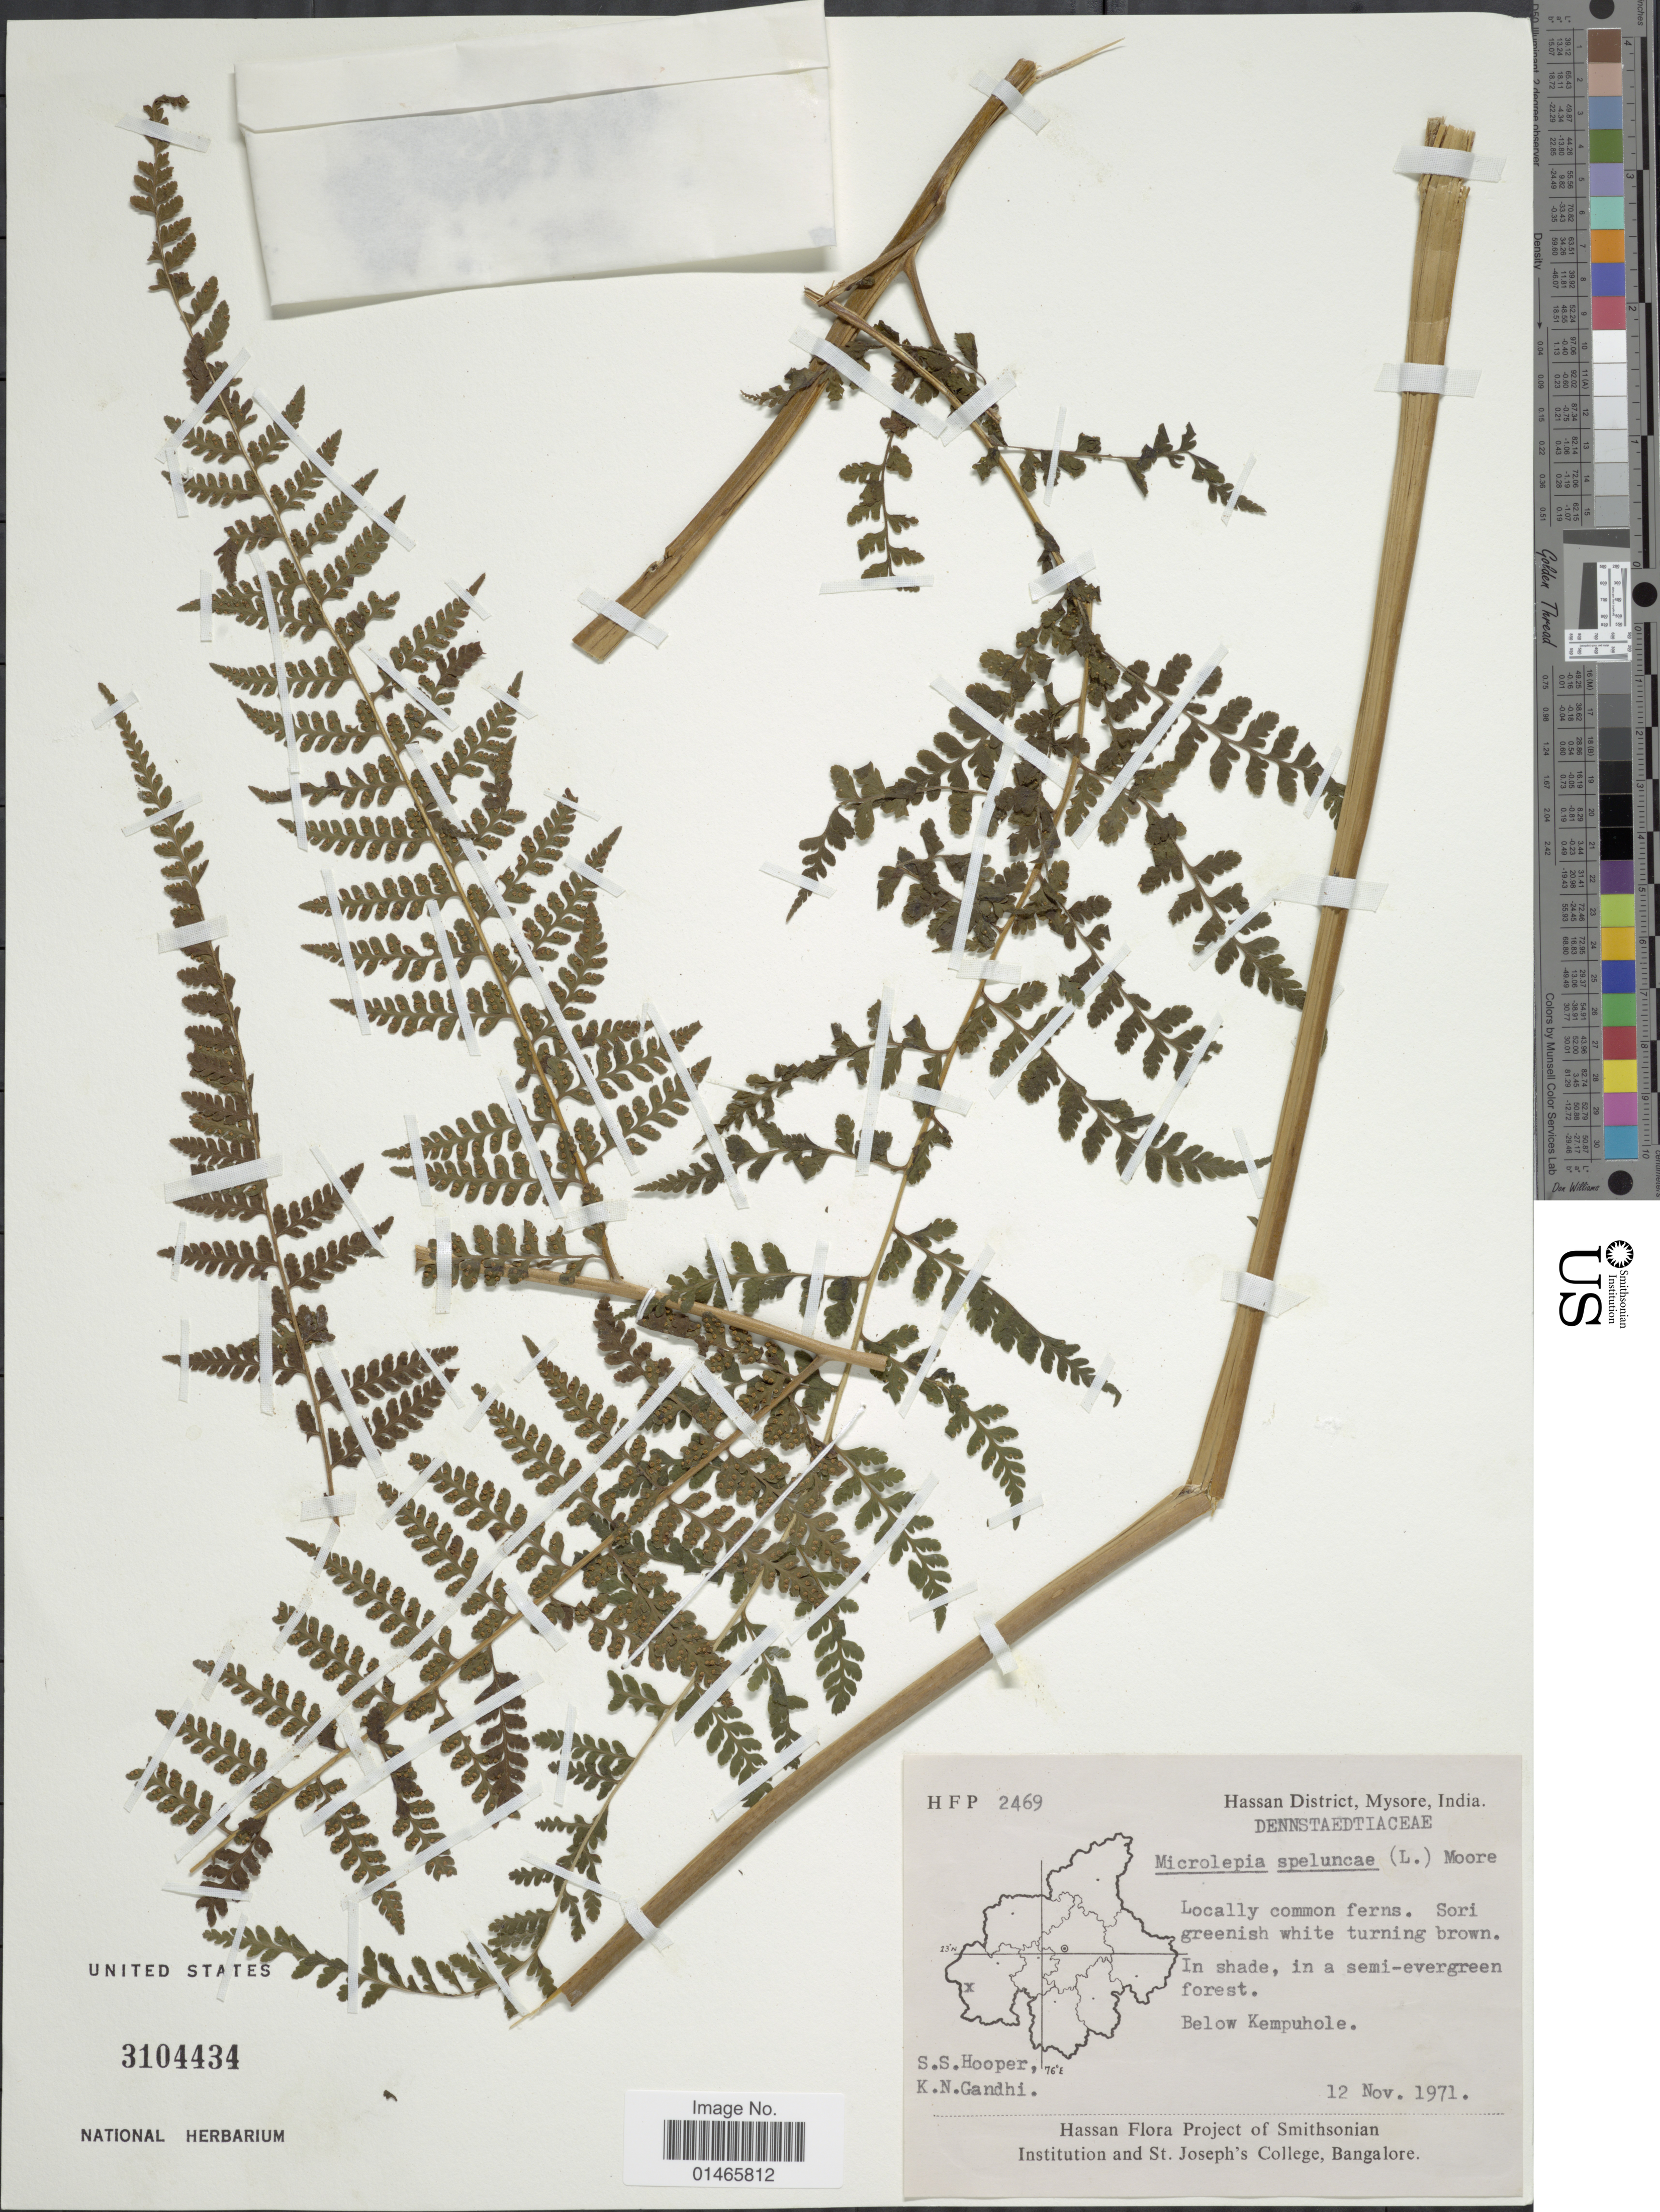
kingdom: Plantae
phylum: Tracheophyta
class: Polypodiopsida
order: Polypodiales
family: Dennstaedtiaceae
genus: Microlepia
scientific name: Microlepia speluncae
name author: (L.) T. Moore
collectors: S. S. Hooper & K. N. Gandhi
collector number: HFP2469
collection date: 1971-11-12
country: India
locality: Hassan District, Mysore, Below Kempuhole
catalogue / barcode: US 3104434